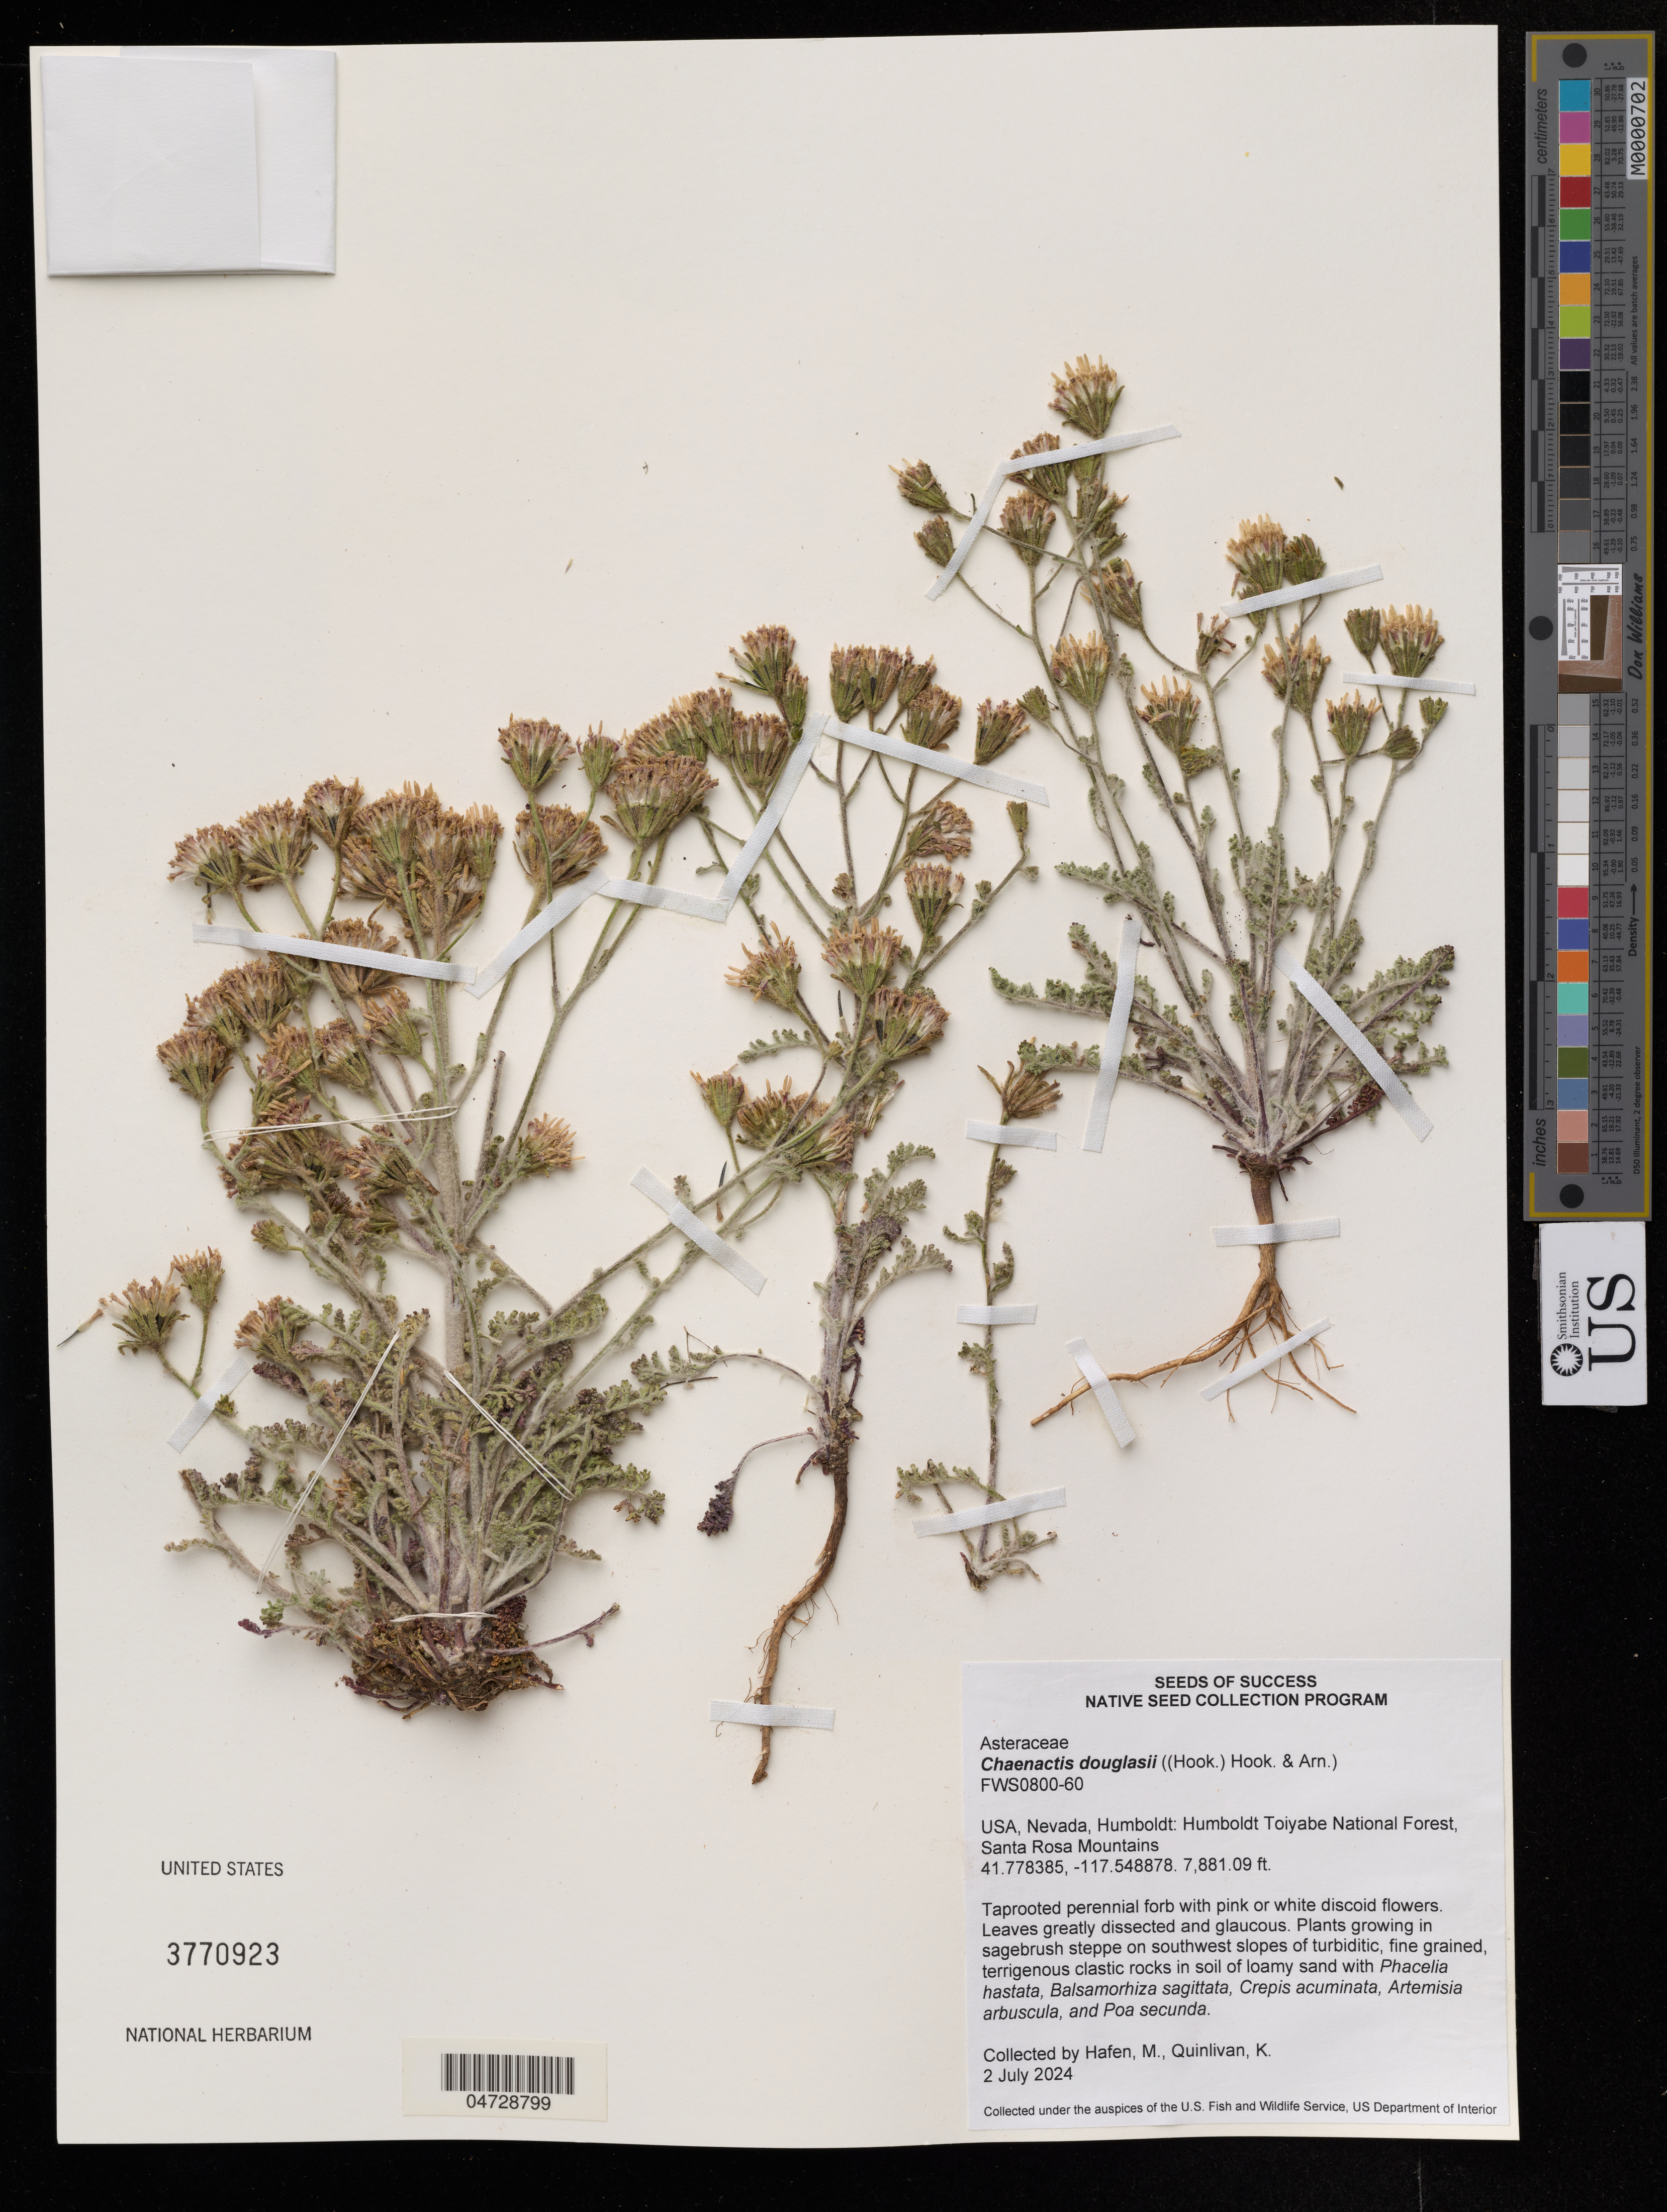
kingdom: Plantae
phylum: Tracheophyta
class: Magnoliopsida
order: Asterales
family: Asteraceae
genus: Chaenactis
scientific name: Chaenactis douglasii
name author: Hook. & Arn.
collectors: M. Hafen & K. Quinlivan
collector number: FWS0800-60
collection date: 2024-07-02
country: United States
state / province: Nevada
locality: Humboldt: Humboldt Toiyabe National Forest, Santa Rosa Mountains.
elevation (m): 2402.16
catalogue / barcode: US 3770923